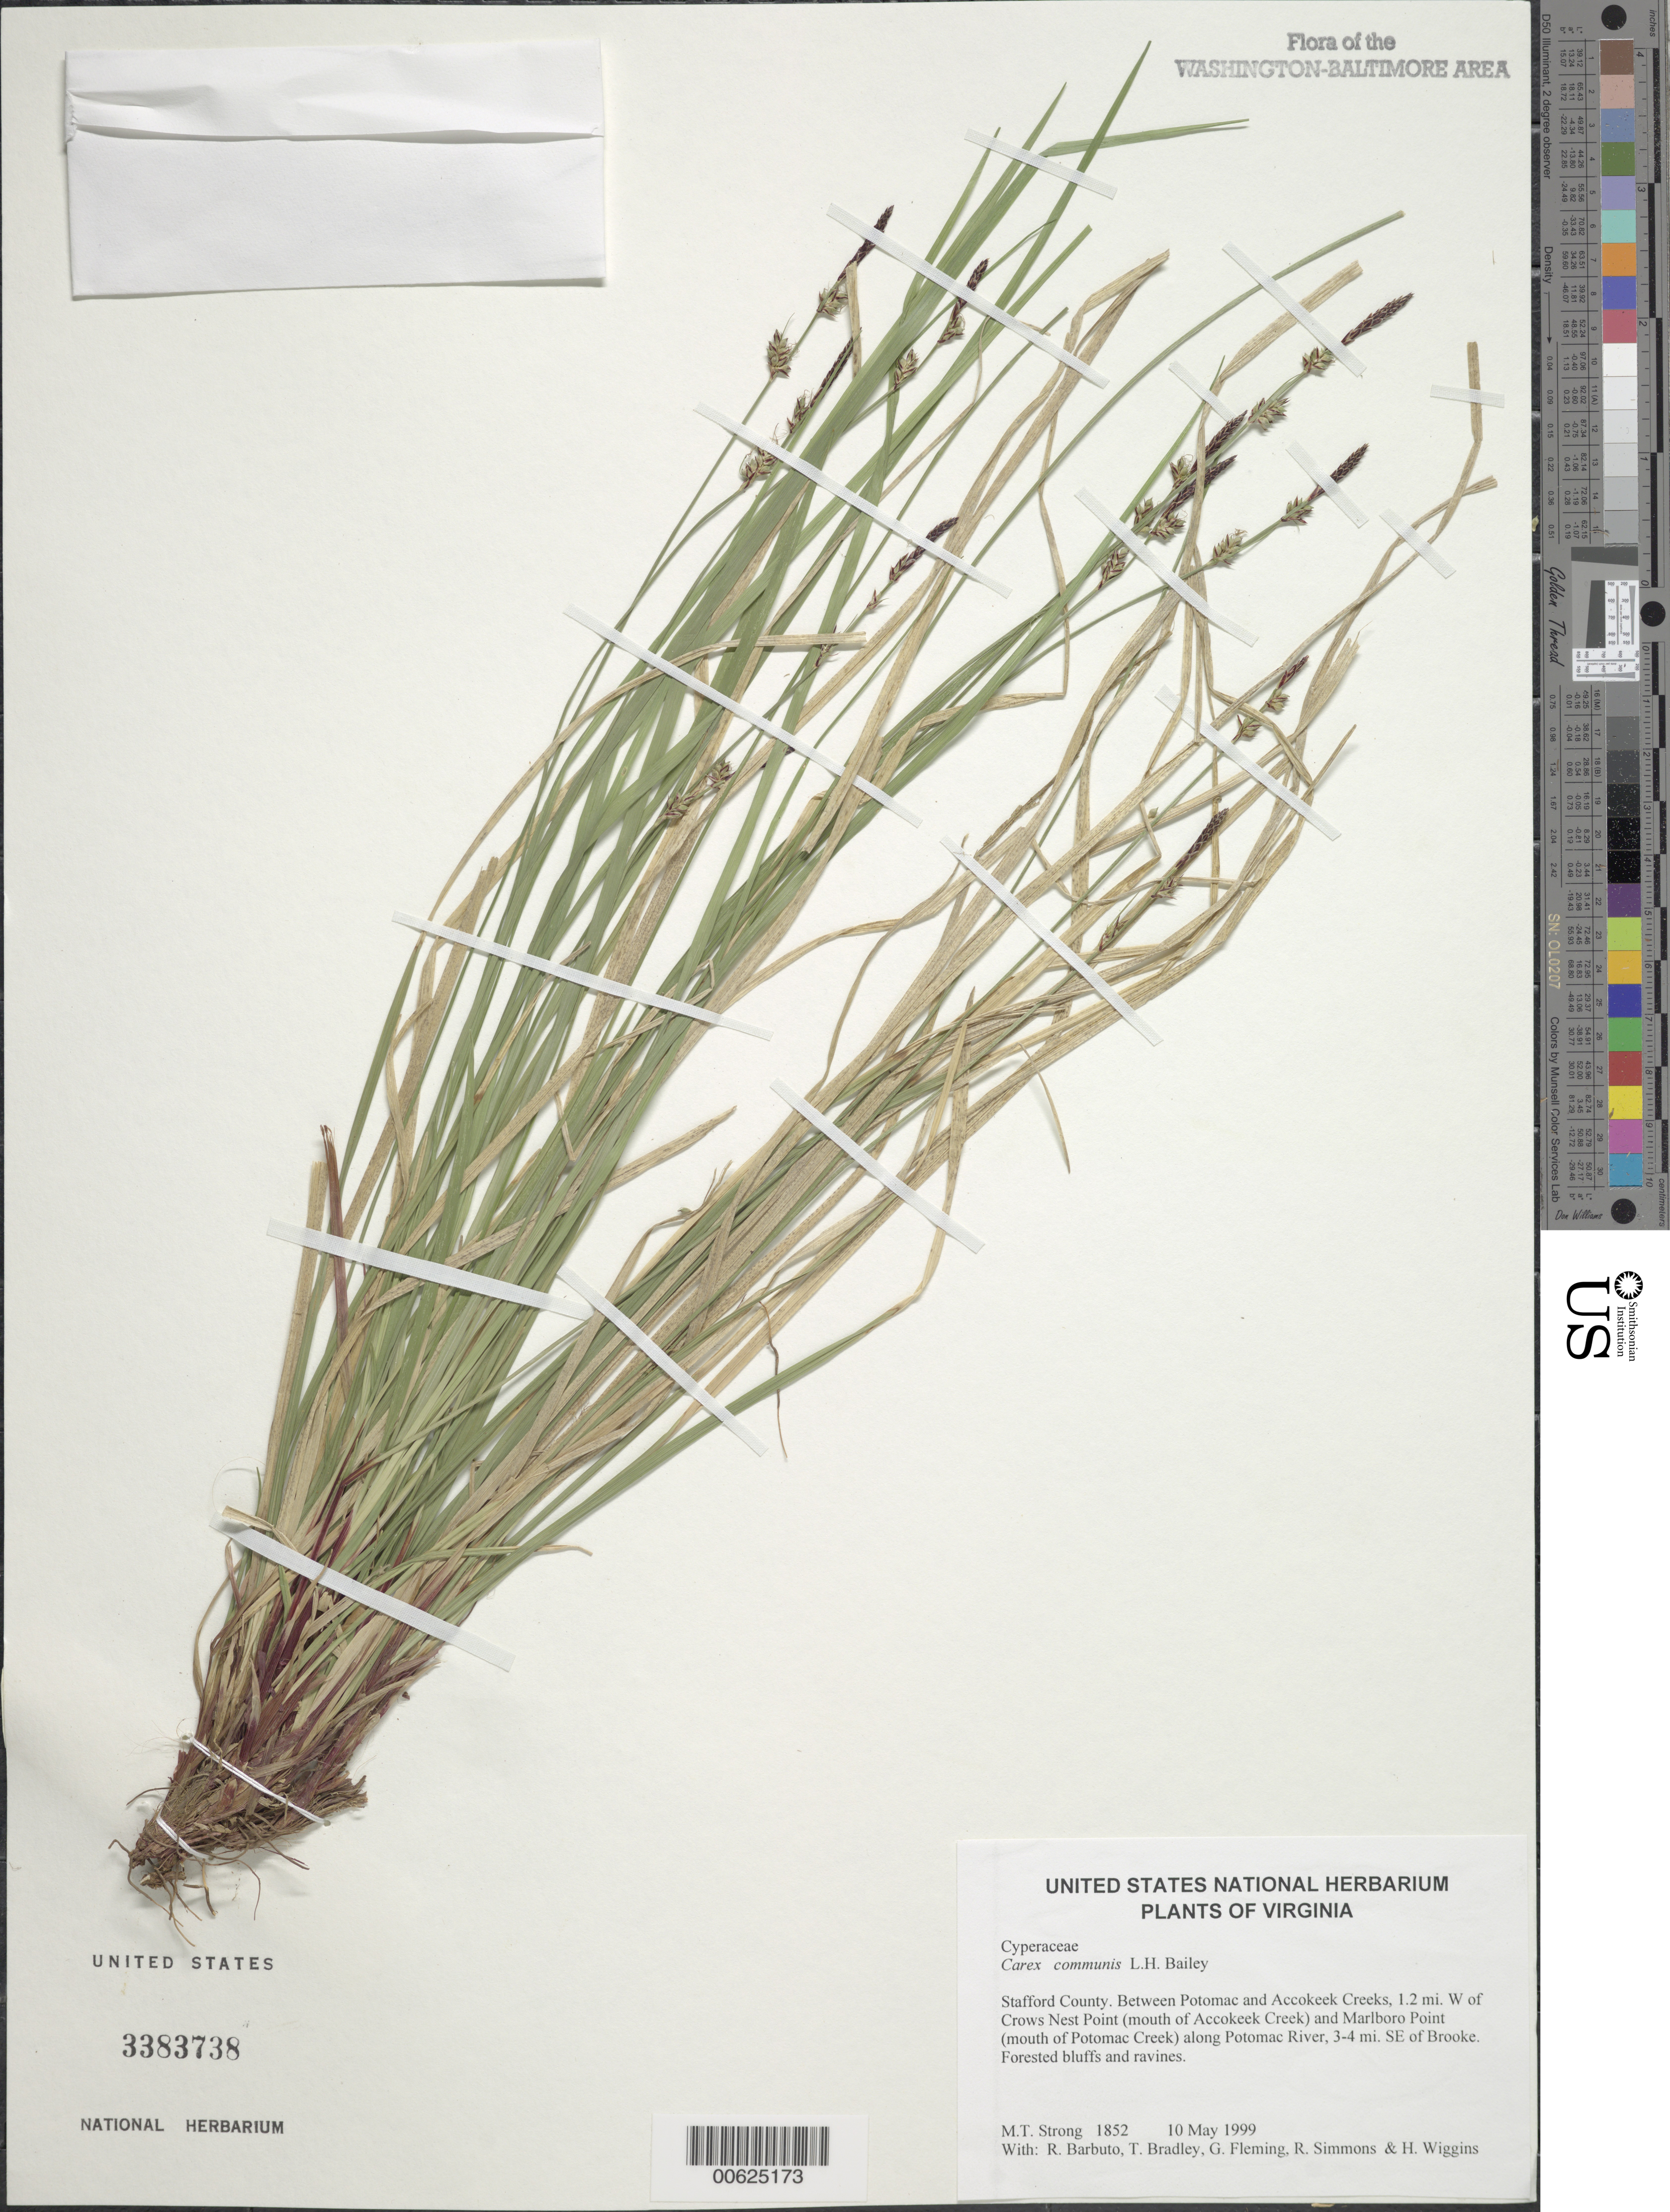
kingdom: Plantae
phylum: Tracheophyta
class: Liliopsida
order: Poales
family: Cyperaceae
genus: Carex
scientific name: Carex communis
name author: L.H. Bailey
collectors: M. T. Strong, R. Barbuto, T. Bradley, G. Fleming, R. Simmons & H. Wiggins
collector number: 1852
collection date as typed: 10 May 1999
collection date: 1999-05-10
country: United States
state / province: Virginia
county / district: Stafford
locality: Between Potomac and Accokeek Creeks, 1.2 mi. W of Crows Nest Point (mouth of Accokeek Creek) and Marlboro Point (mouth of Potomac Creek) along Potomac River, 3-4 mi. SE of Brooke.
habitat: Forested bluffs and ravines.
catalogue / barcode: US 3383738